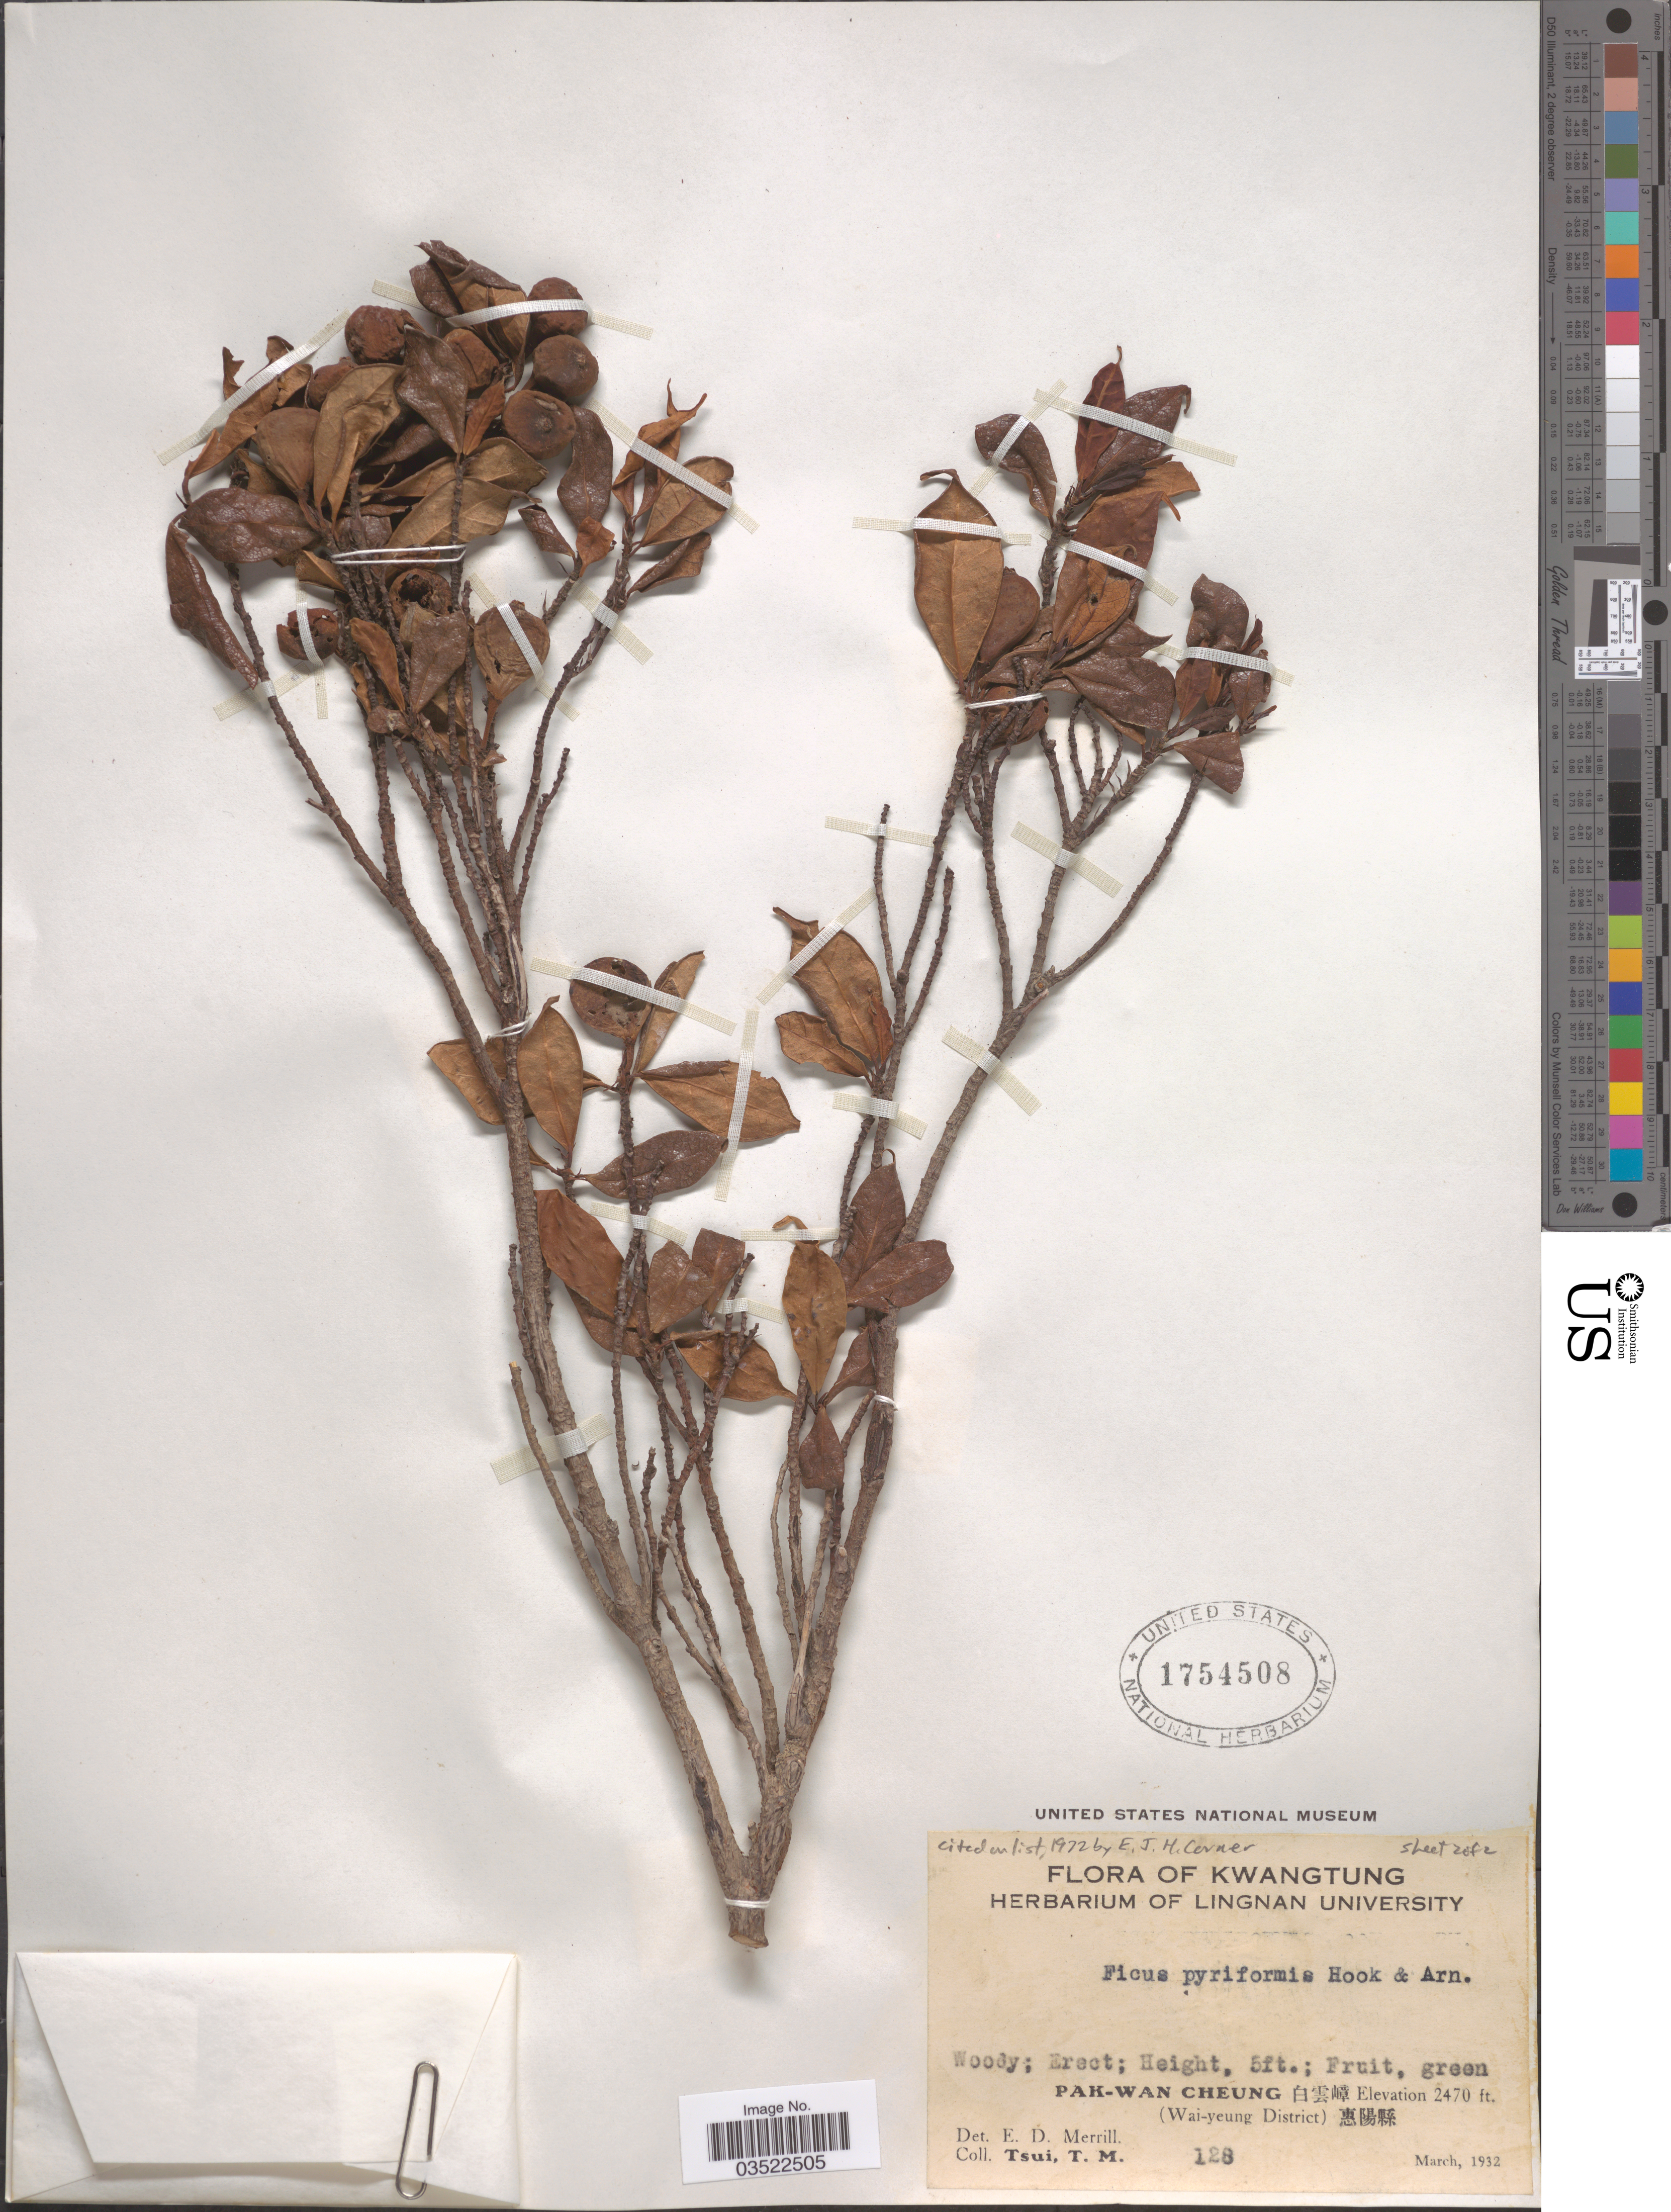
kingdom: Plantae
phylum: Tracheophyta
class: Magnoliopsida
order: Rosales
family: Moraceae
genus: Ficus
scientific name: Ficus pyriformis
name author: Hook. & Arn.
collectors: T. Tsui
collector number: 128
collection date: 1932-03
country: China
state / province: Guangdong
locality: Kwangtung. Pak-Wan Cheung X. (Wai-yeung District) X.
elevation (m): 753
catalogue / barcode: US 1754508